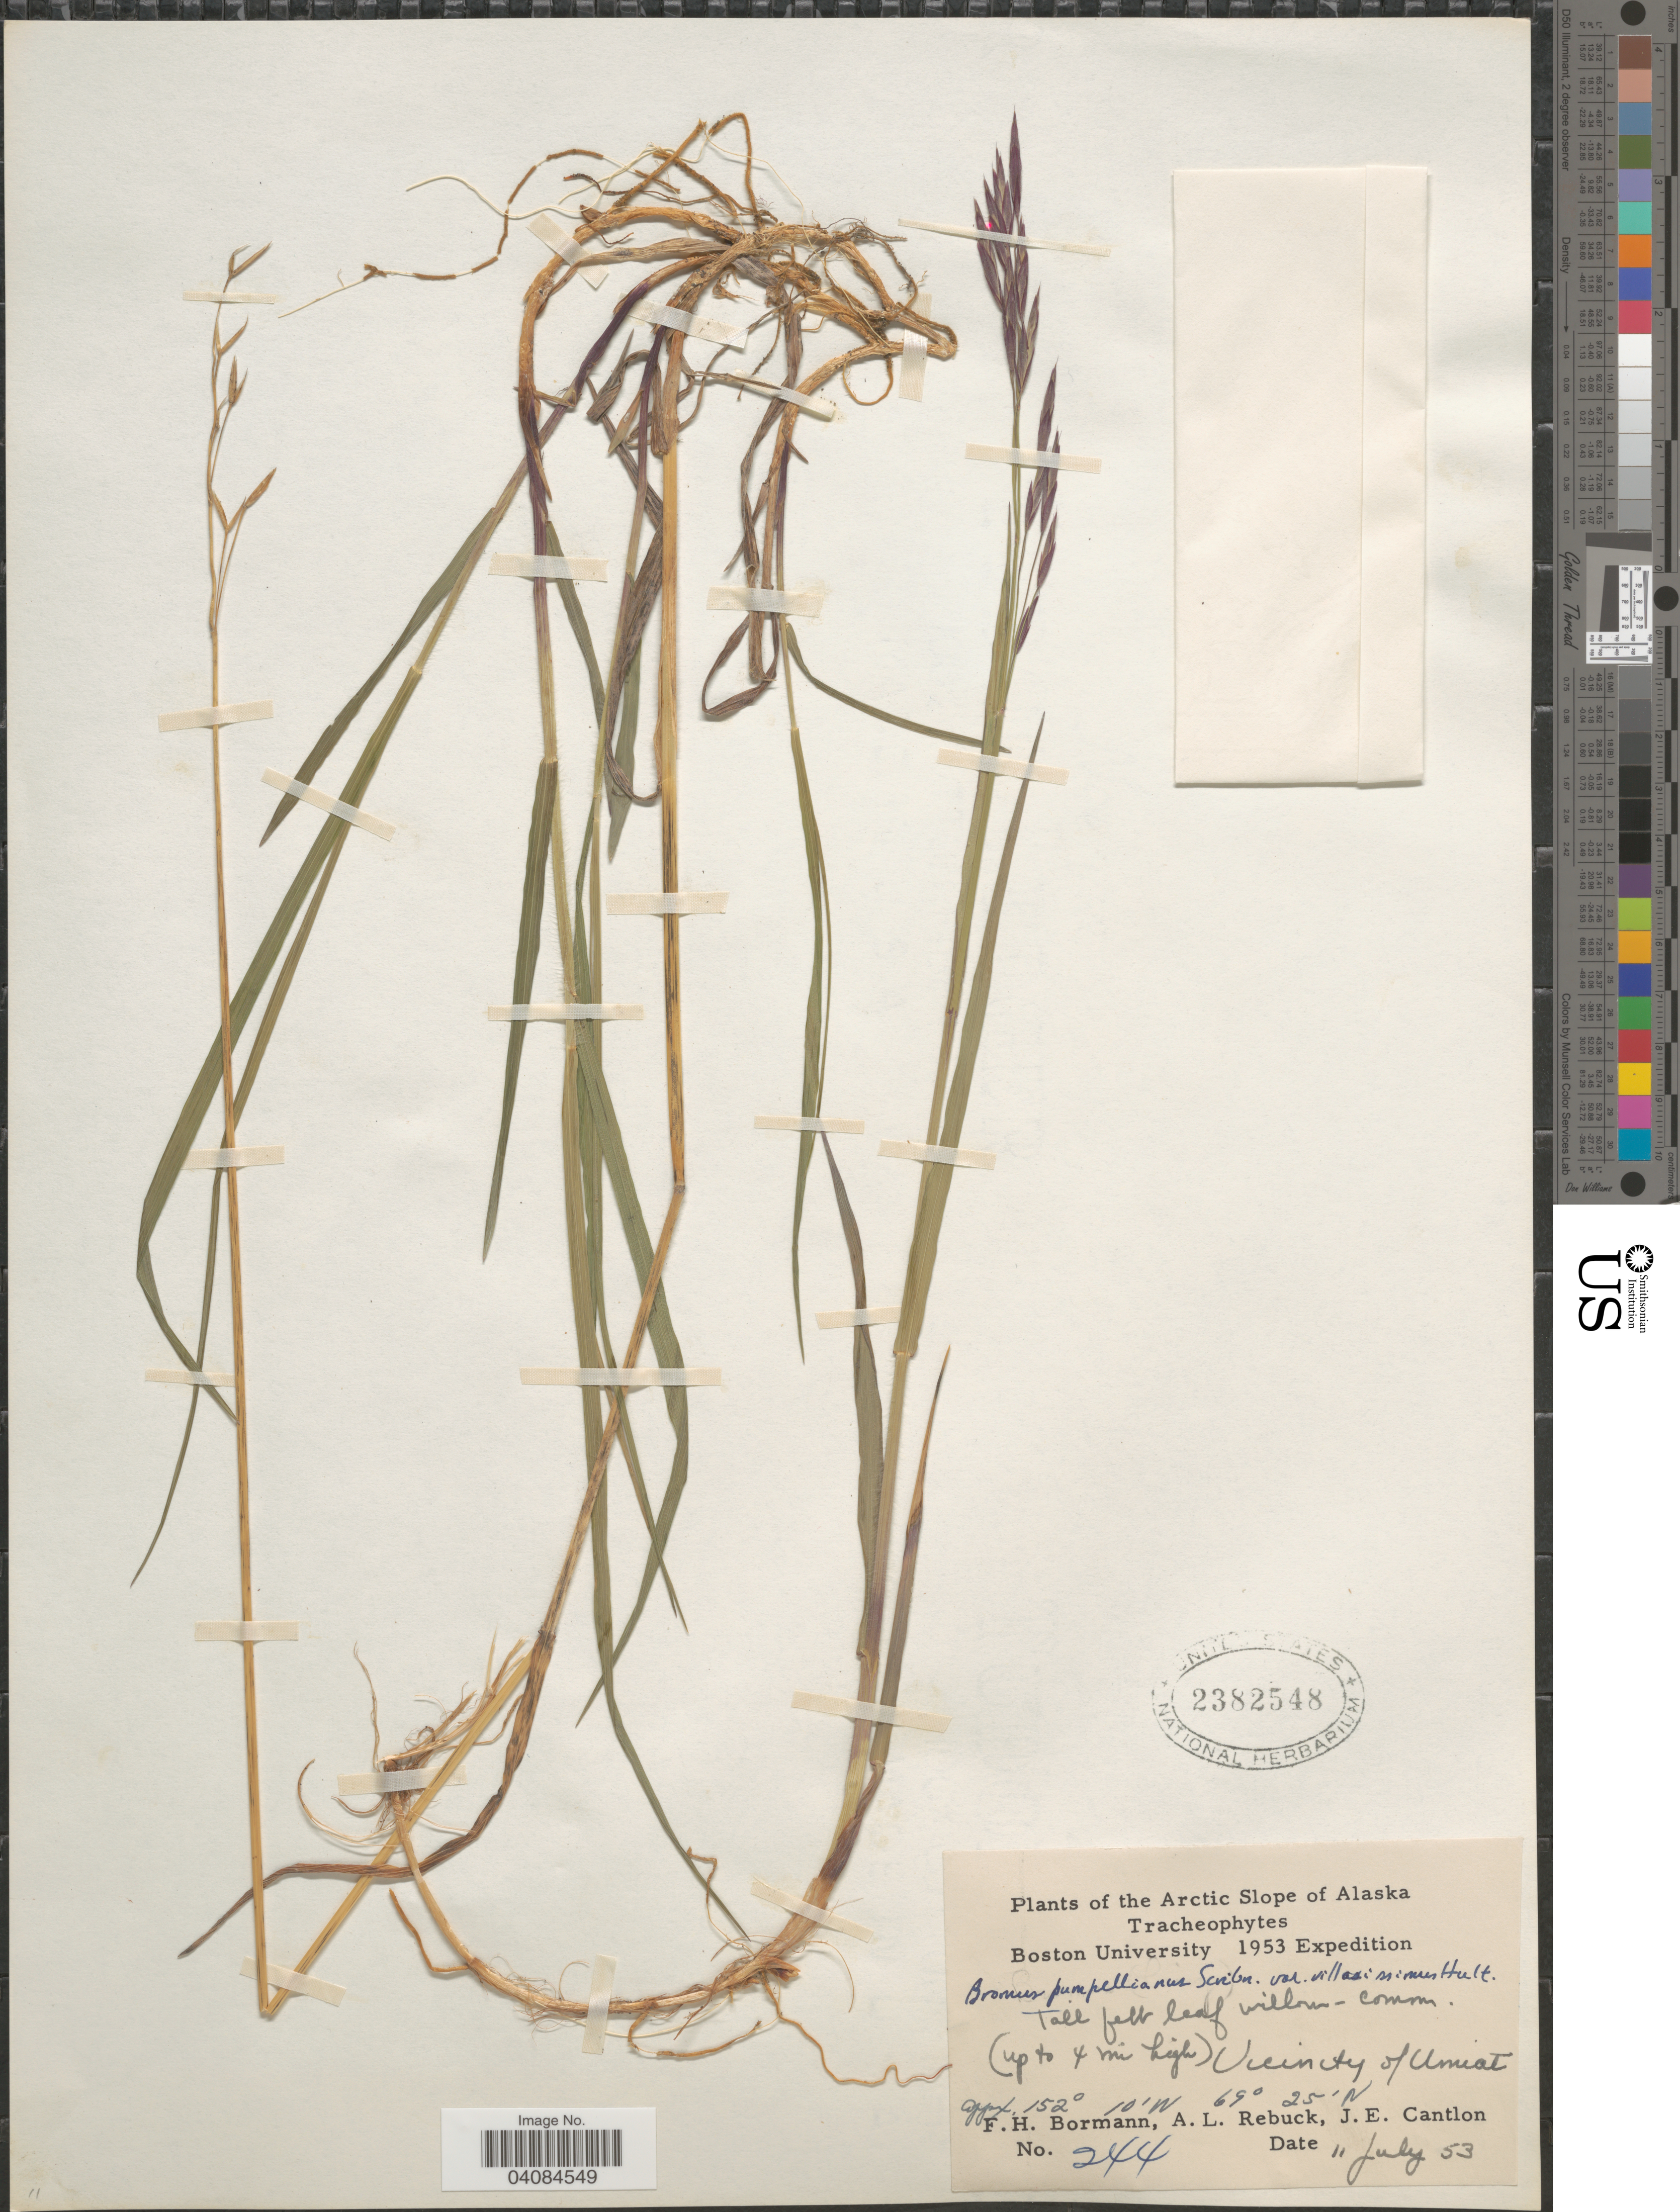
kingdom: Plantae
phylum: Tracheophyta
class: Liliopsida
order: Poales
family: Poaceae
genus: Bromus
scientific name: Bromus pumpellianus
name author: Scribn.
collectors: F. Bormann, A. Rebuck & J. Cantlon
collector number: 244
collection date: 1953-07-11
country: United States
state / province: Alaska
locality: The Arctic Slope of Alaska. Boston University 1953 Expedition. Vicinity of Umiat.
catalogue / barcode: US 2382548